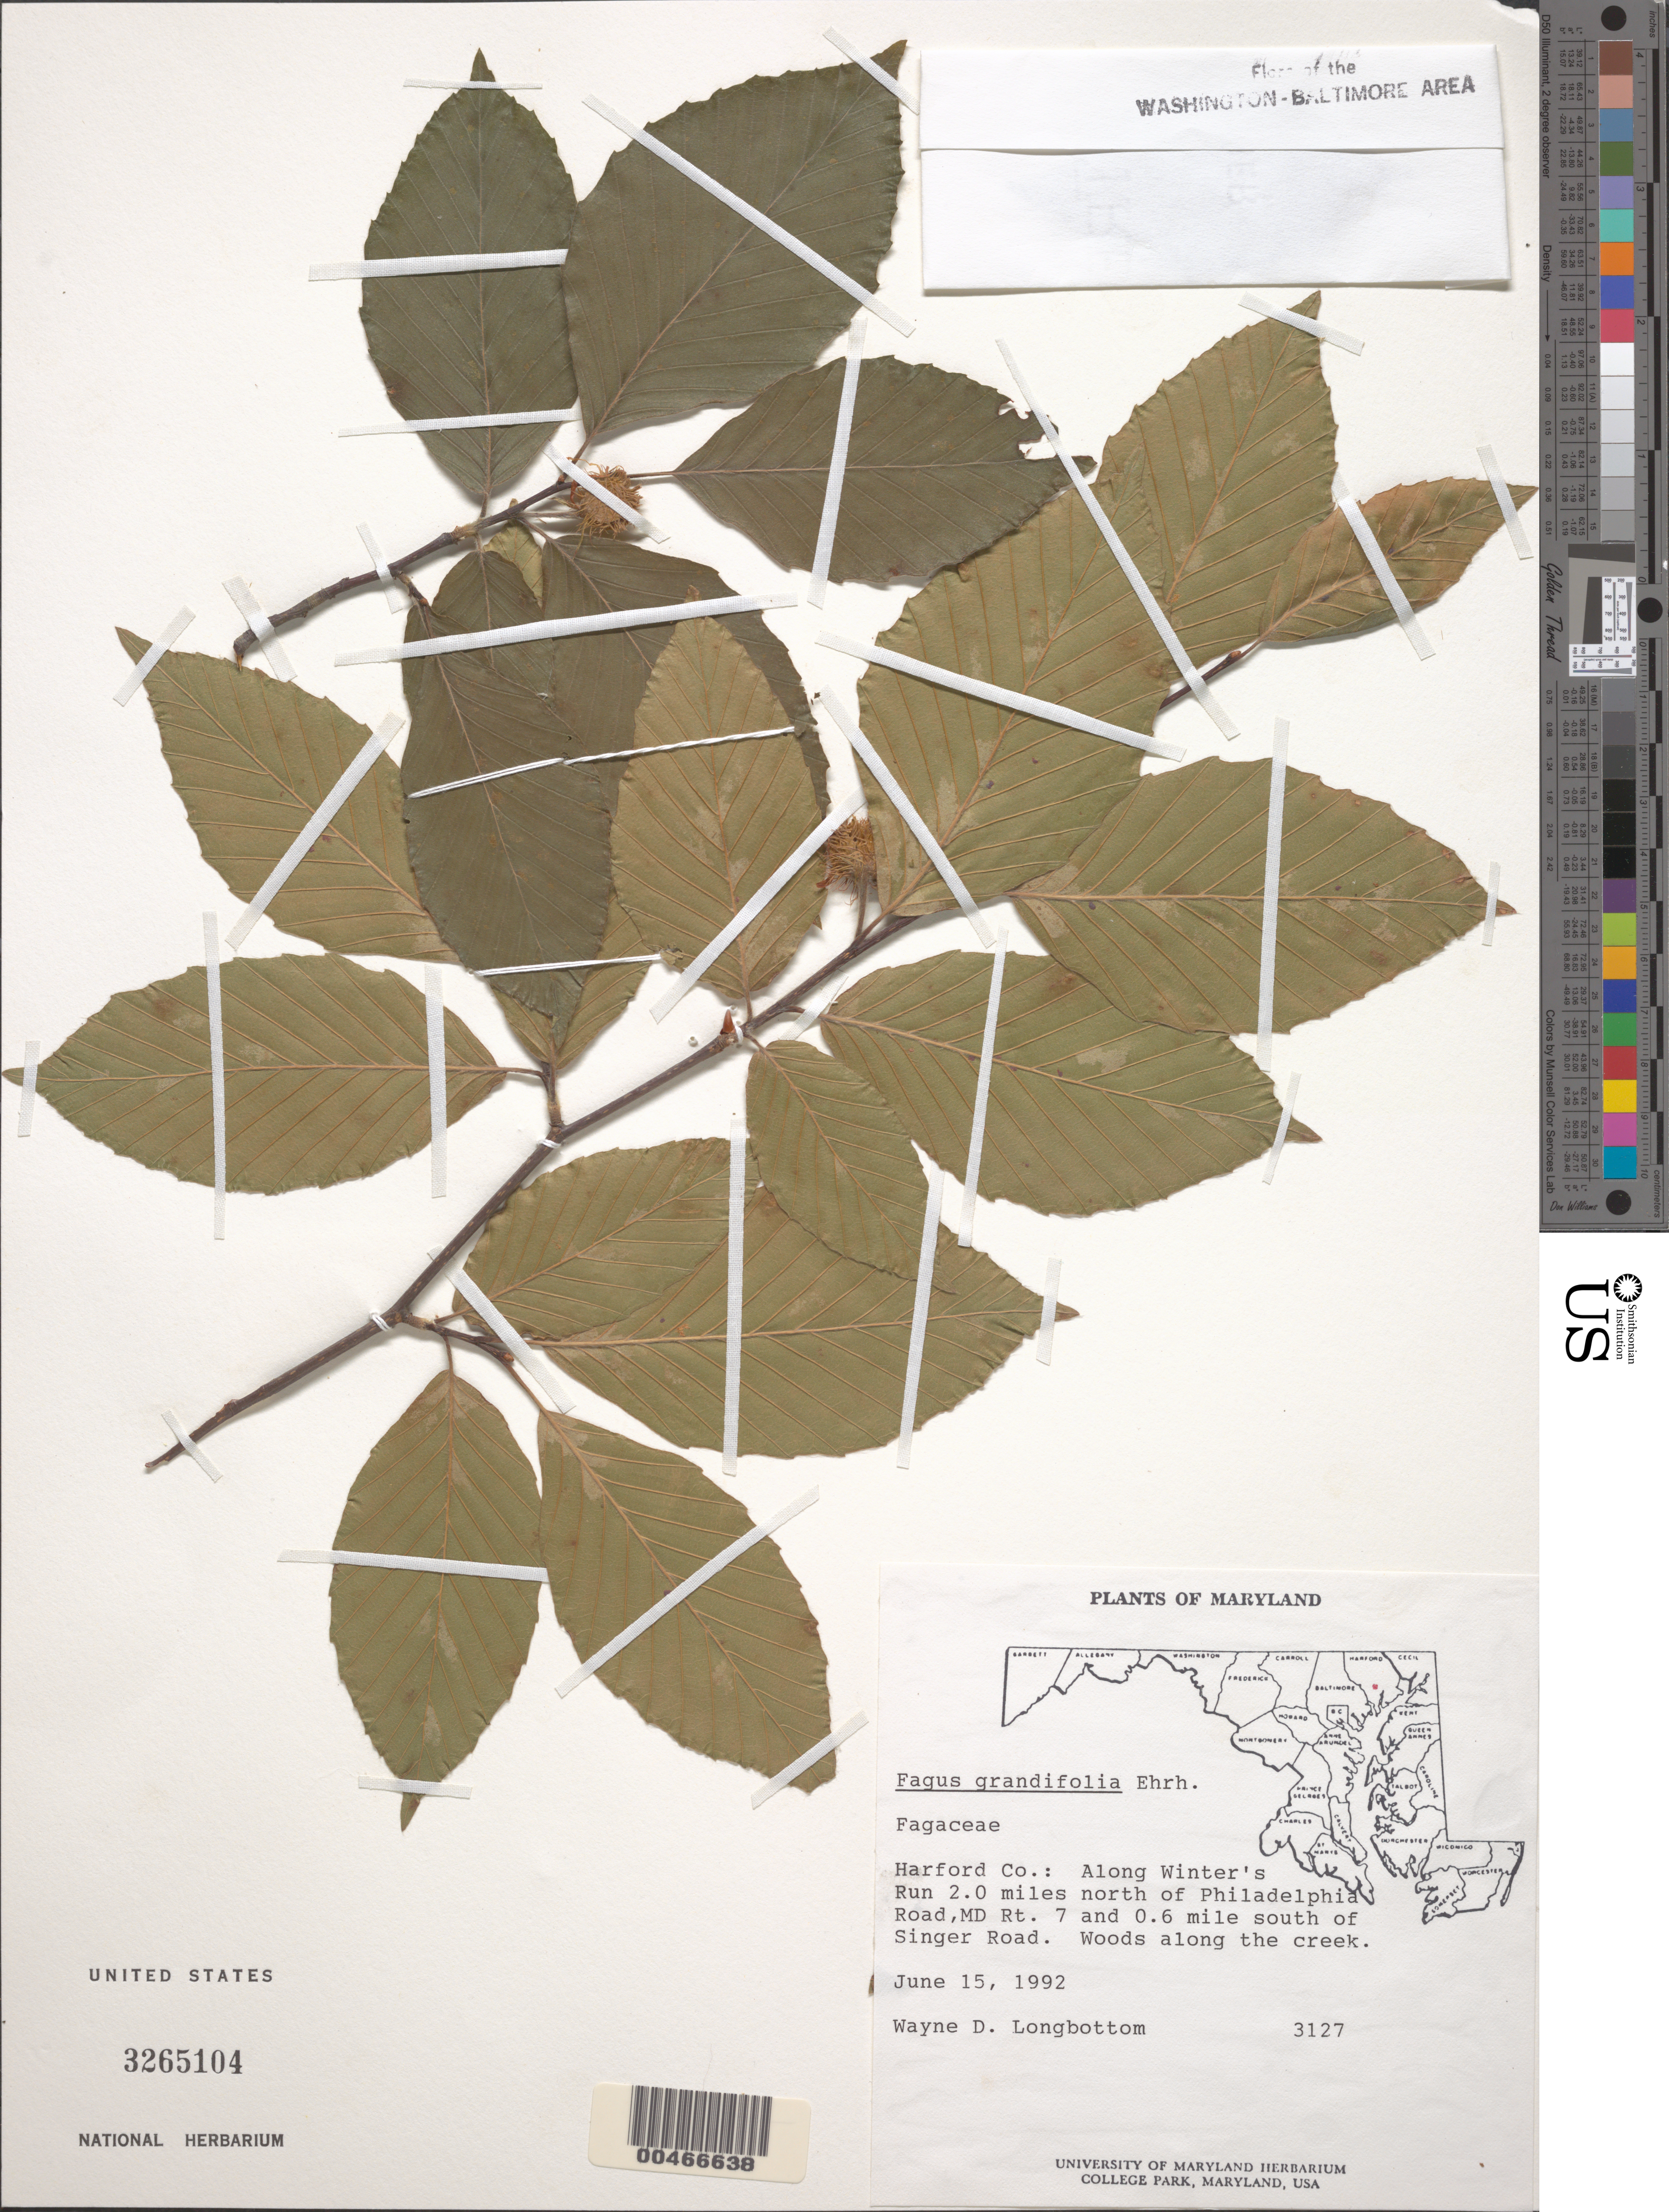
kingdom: Plantae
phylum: Tracheophyta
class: Magnoliopsida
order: Fagales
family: Fagaceae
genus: Fagus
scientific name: Fagus grandifolia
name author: Ehrh.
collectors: W. D. Longbottom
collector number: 3127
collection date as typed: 15 Jun 1992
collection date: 1992-06-15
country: United States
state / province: Maryland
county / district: Harford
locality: Winter's Run, N of Philadelphia Rd, Rt 7, S of Singer Road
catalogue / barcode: US 3265104